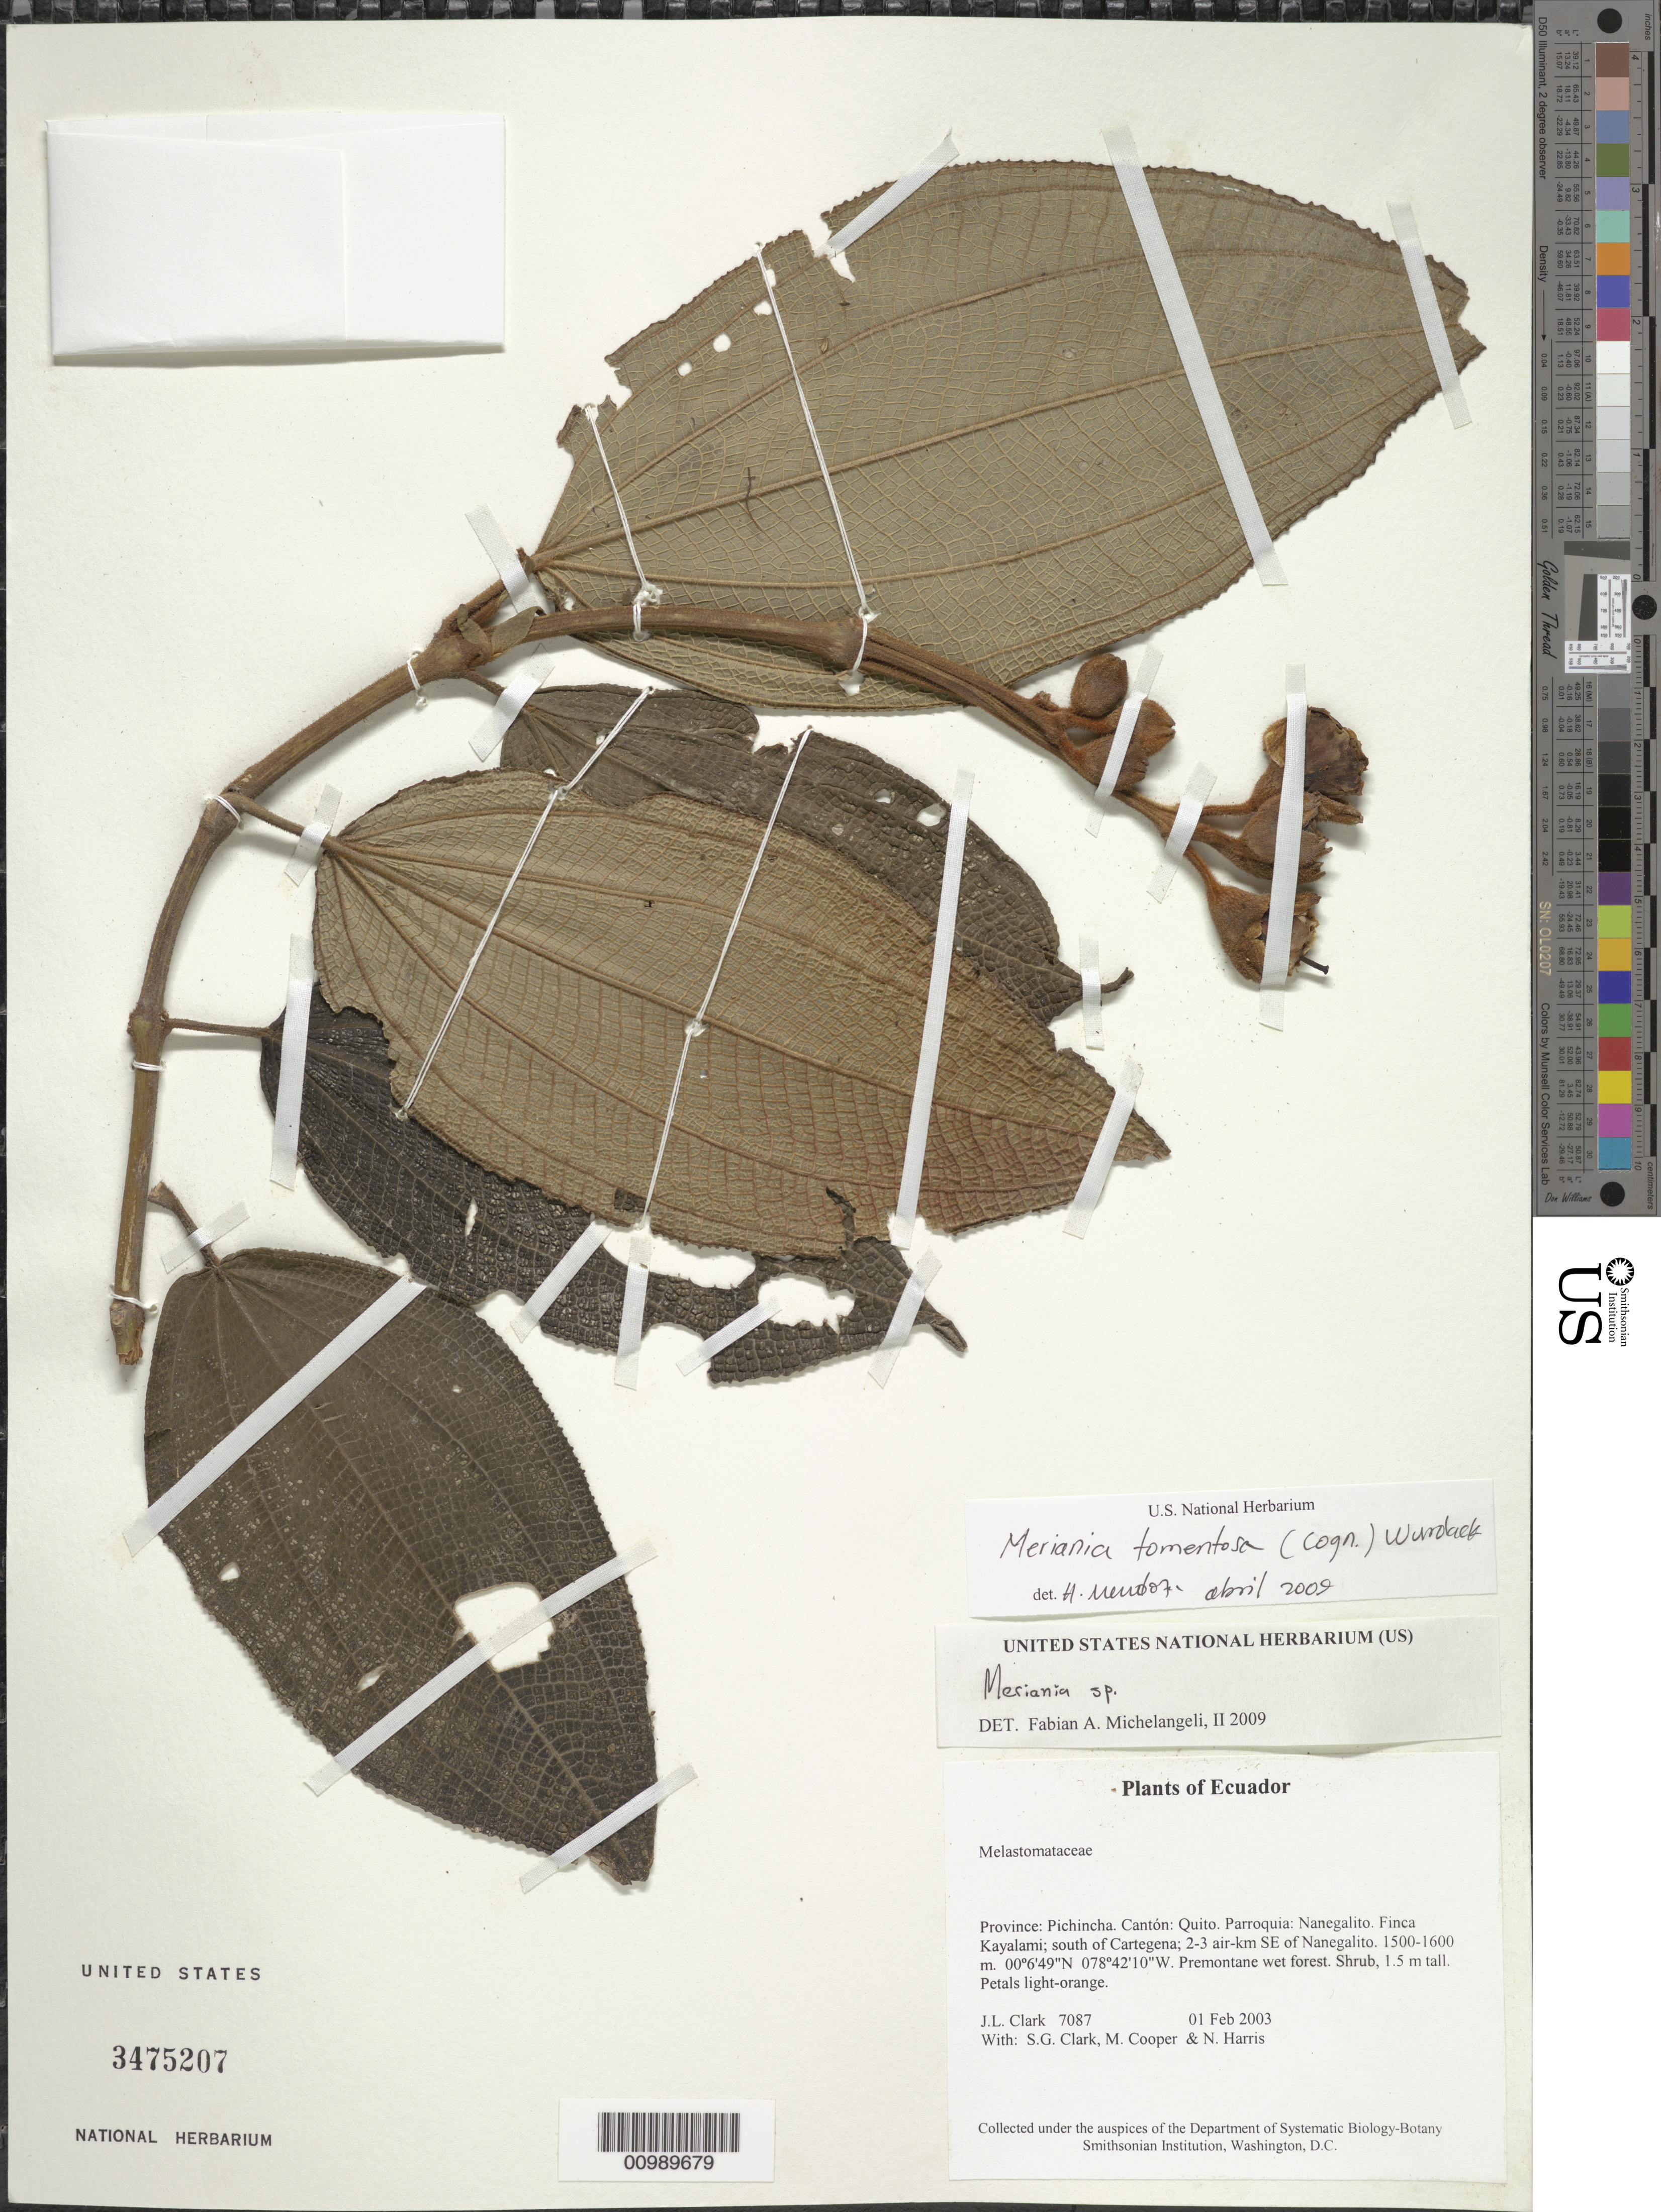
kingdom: Plantae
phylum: Tracheophyta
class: Magnoliopsida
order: Myrtales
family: Melastomataceae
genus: Meriania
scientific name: Meriania tomentosa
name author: (Cogn.) Wurdack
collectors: J. L. Clark, S. G. Clark, M. Cooper & N. Harris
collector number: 07087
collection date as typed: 01 Feb 2003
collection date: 2003-02-01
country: Ecuador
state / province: Pichincha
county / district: Quito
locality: Parroquia: Nanegalito. Finca Kayalami; south of Cartegena; 2-3 air-km SE of Nanegalito.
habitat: Premontane wet forest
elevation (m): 1500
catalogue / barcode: US 3475207